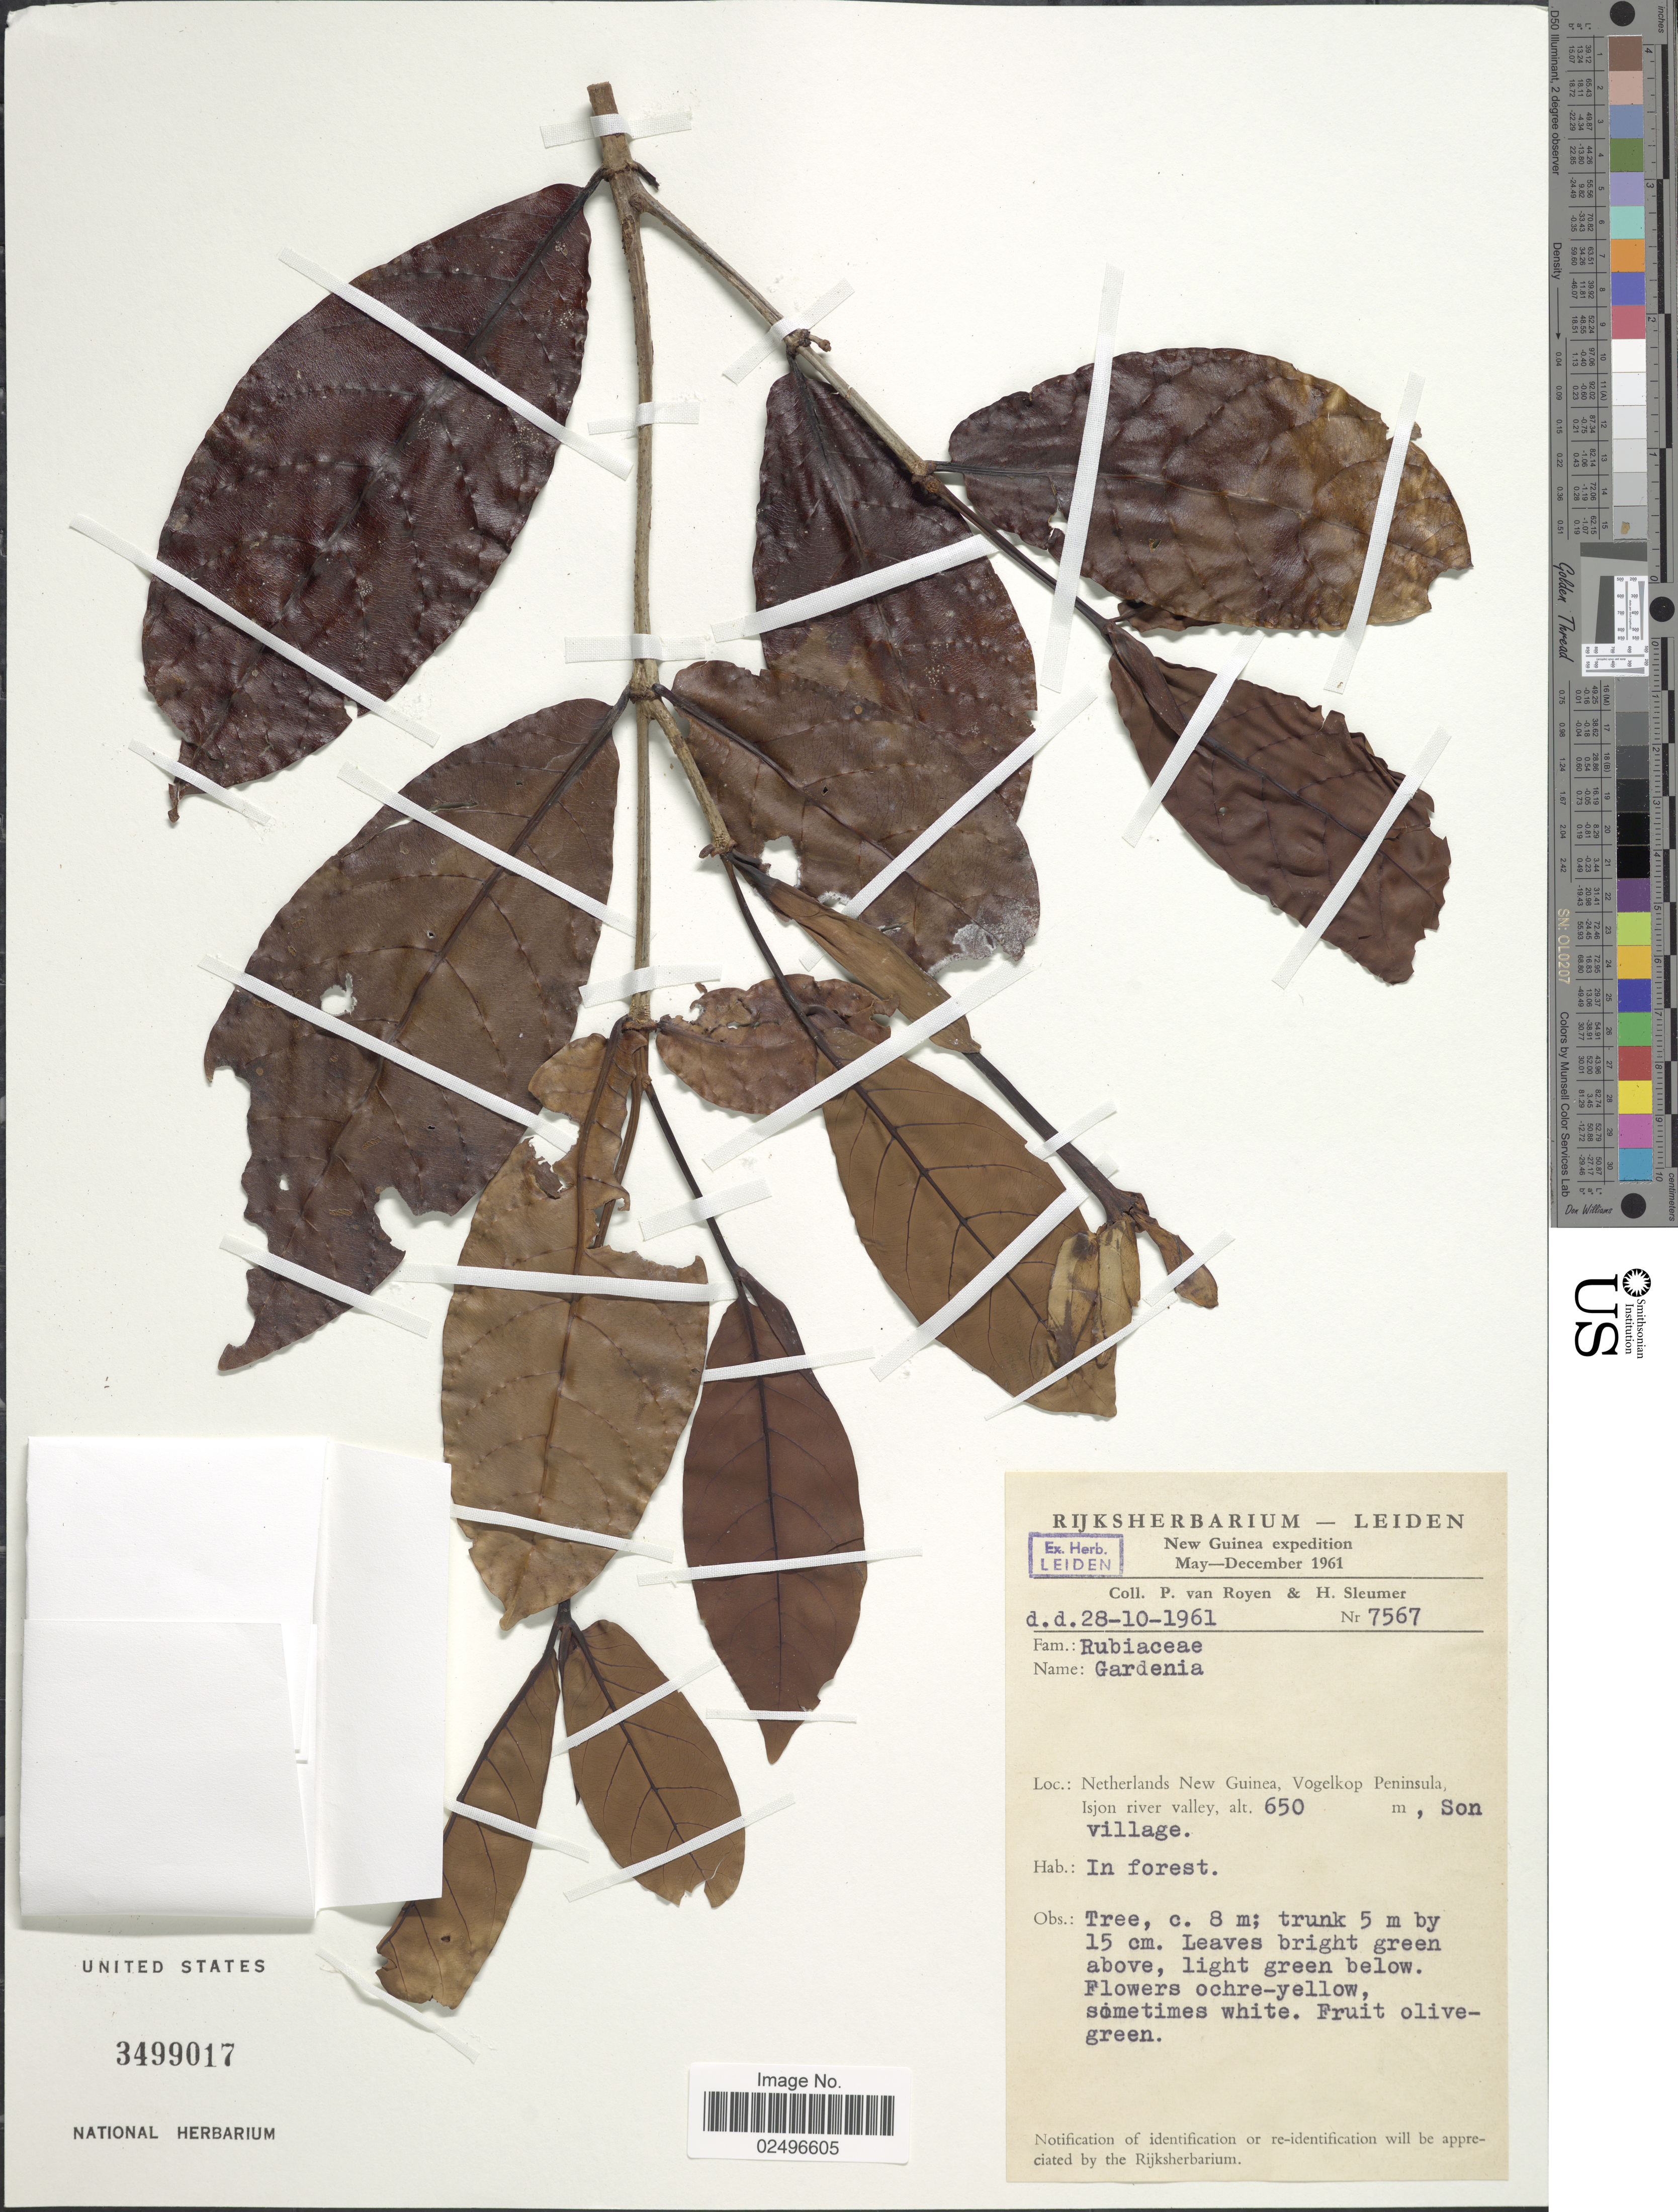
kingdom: Plantae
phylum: Tracheophyta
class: Magnoliopsida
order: Gentianales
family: Rubiaceae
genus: Gardenia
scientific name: Gardenia sp.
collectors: P. van Royen & H. O. Sleumer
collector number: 7567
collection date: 1961-10-28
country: Indonesia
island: New Guinea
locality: New Guinea. Netherlands New Guinea, Vogelkop Peninsula Isjon river valley. Son village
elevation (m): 650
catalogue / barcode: US 3499017